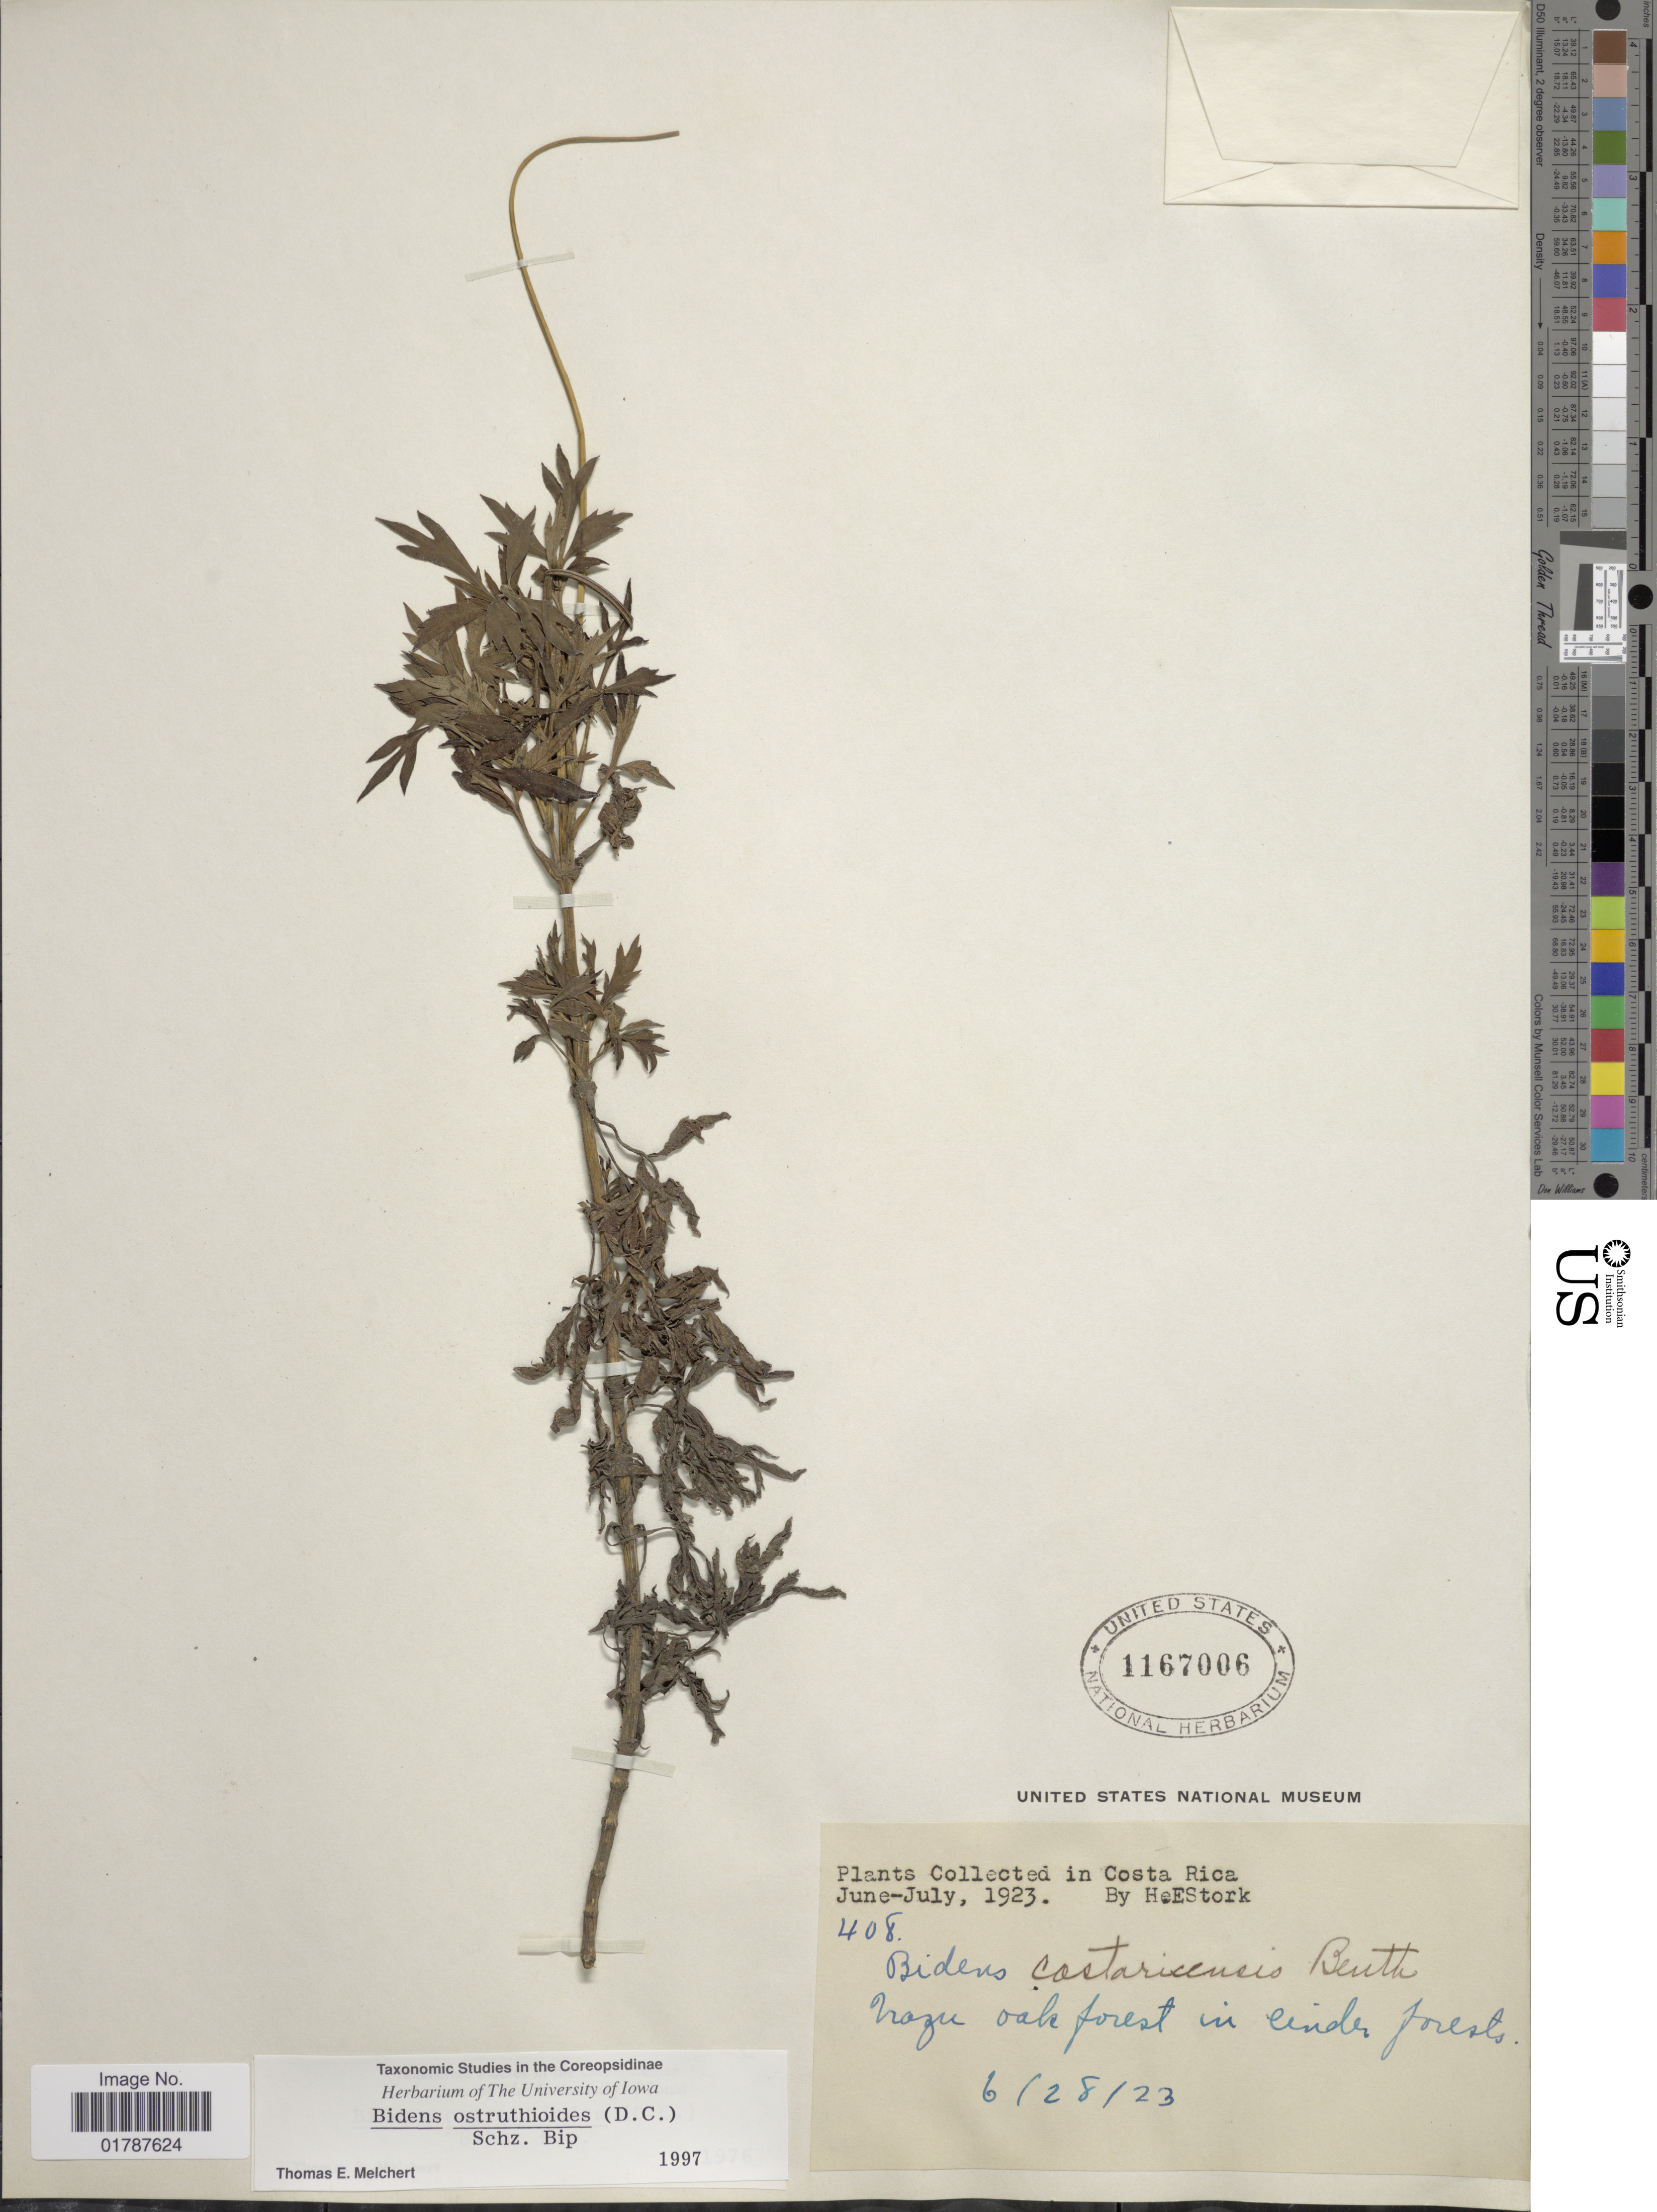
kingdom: Plantae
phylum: Tracheophyta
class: Magnoliopsida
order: Asterales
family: Asteraceae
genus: Bidens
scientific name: Bidens ostruthioides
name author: (DC.) Sch. Bip.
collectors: H. E. Stork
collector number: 408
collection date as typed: Transcribed d/m/y: 28/6/23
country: Costa Rica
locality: Irazú, oak forest in cinder forests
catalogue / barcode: US 1167006